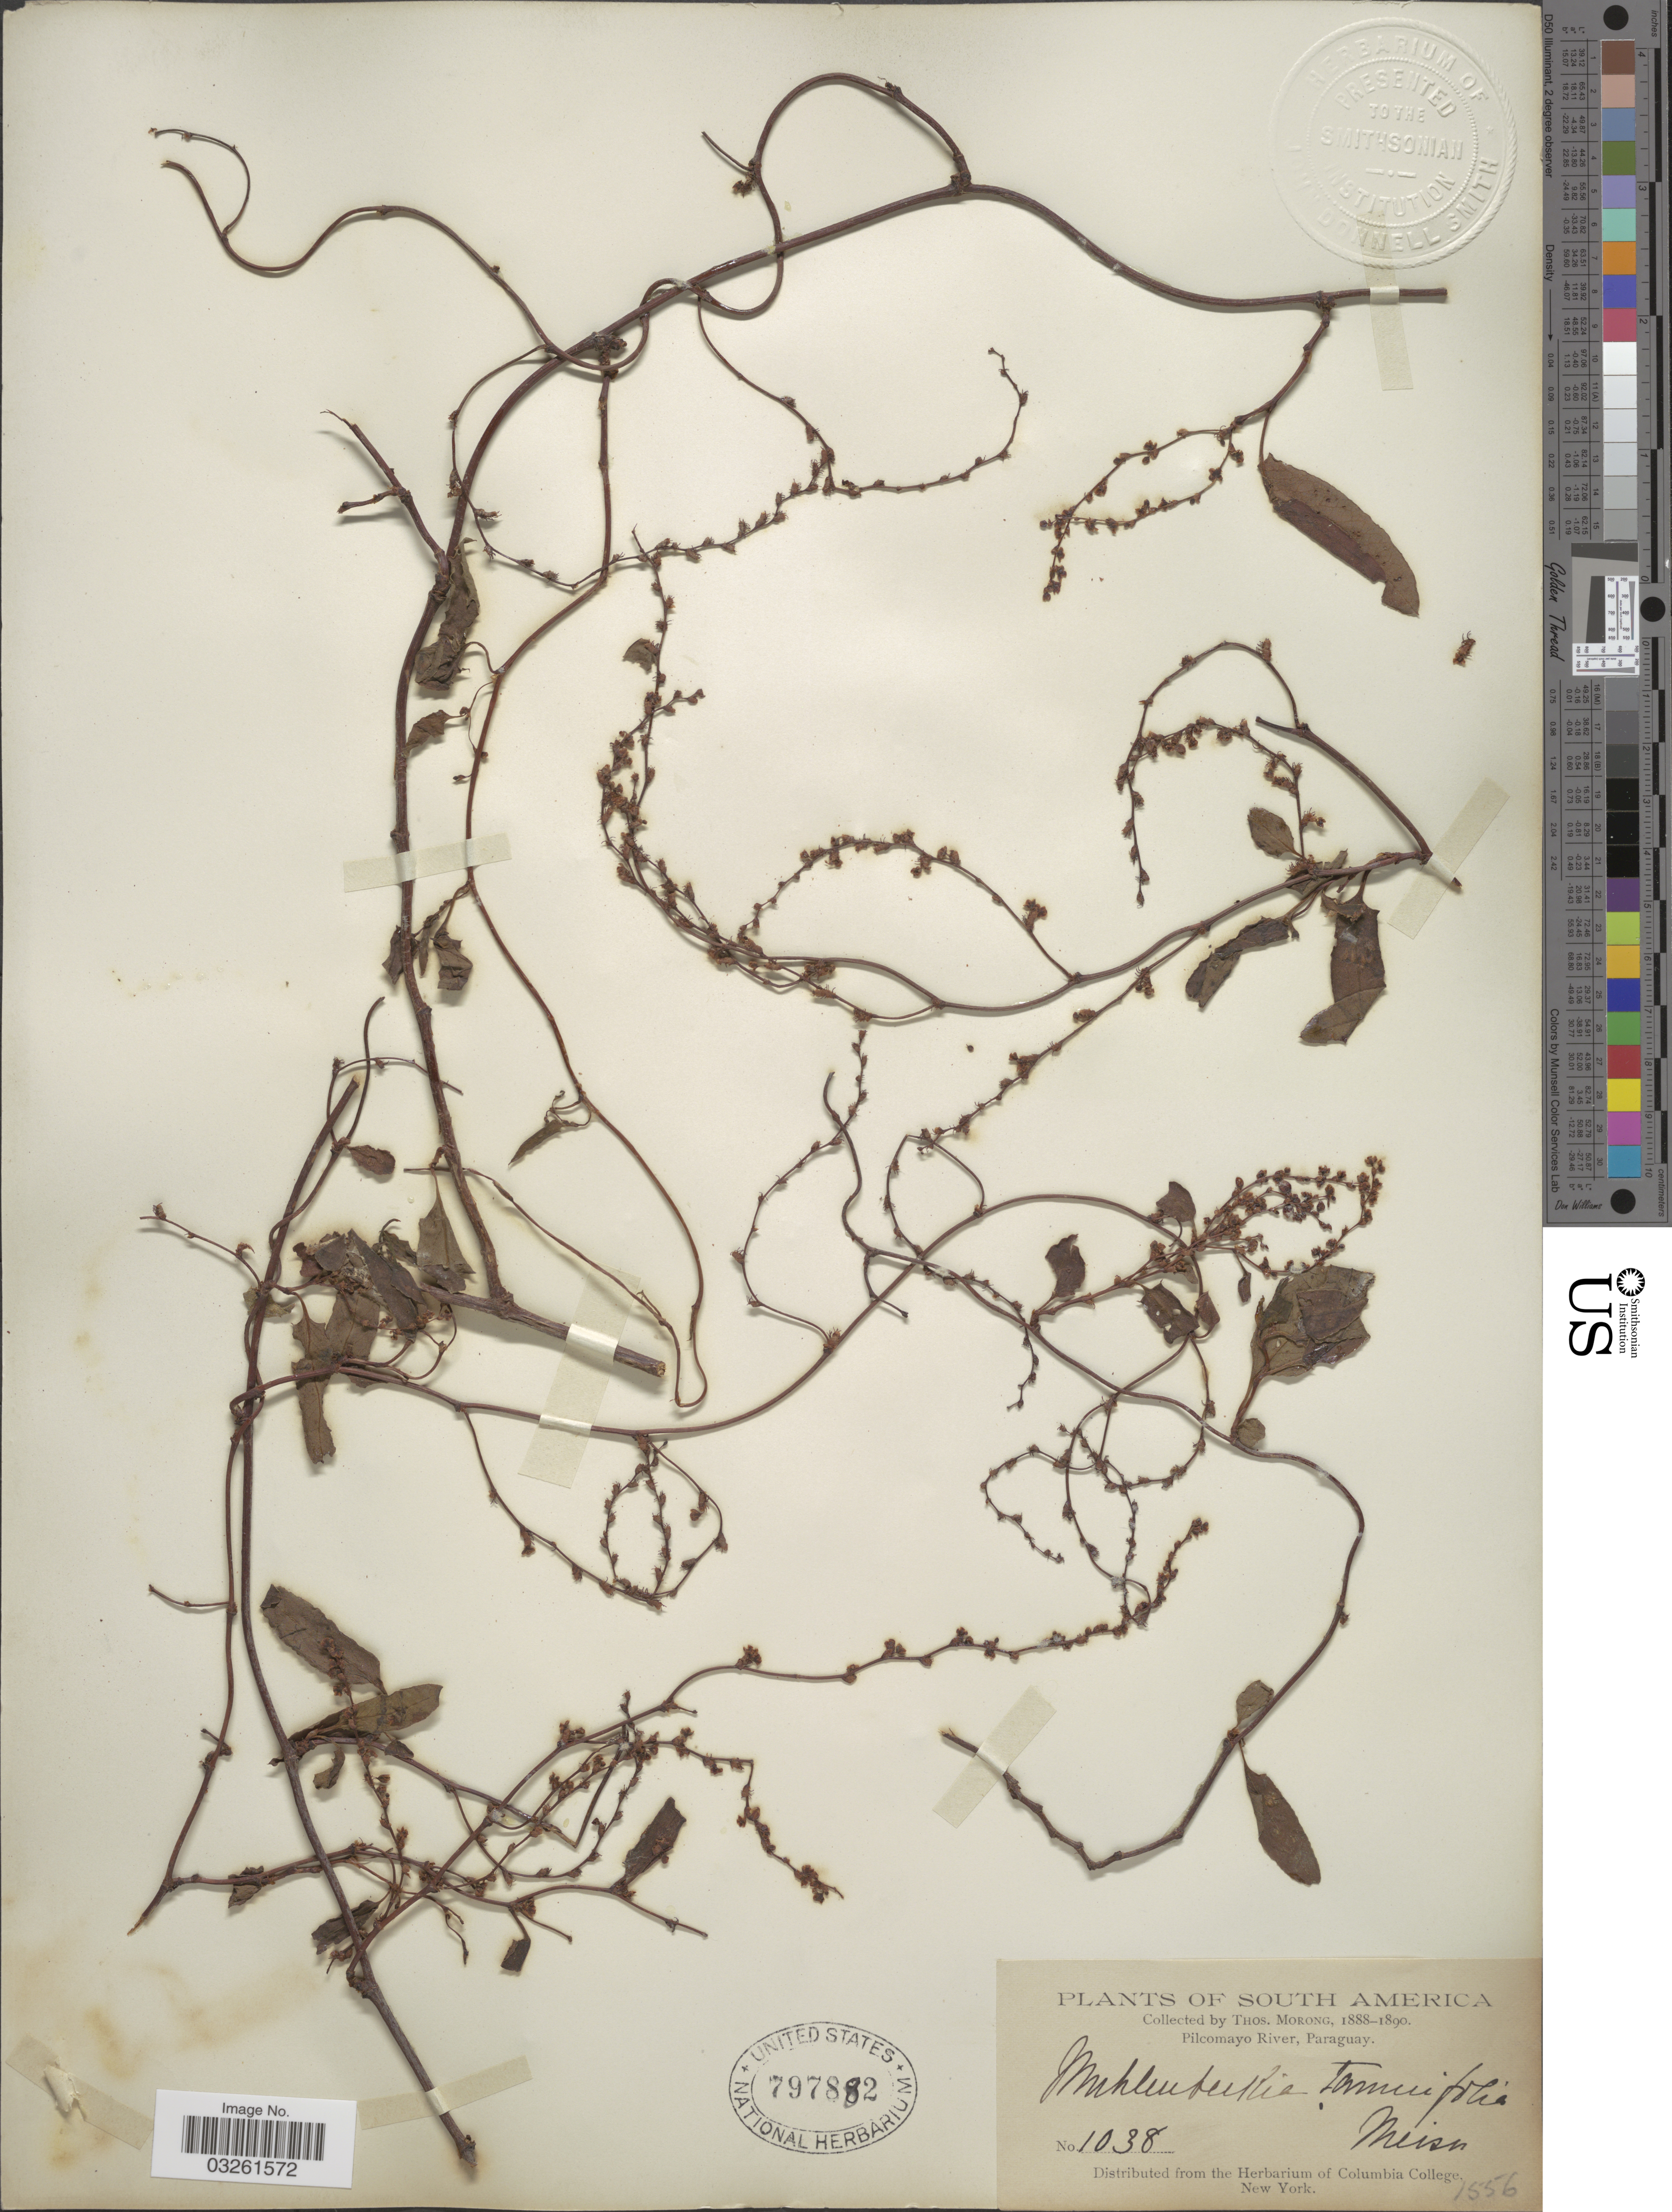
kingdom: Plantae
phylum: Tracheophyta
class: Magnoliopsida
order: Caryophyllales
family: Polygonaceae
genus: Muehlenbeckia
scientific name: Muehlenbeckia tamnifolia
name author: (Kunth) Meisn.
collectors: ex herb. T. Morong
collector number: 1038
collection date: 1888/1890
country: Paraguay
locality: Pilcomayo River.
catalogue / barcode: US 797882